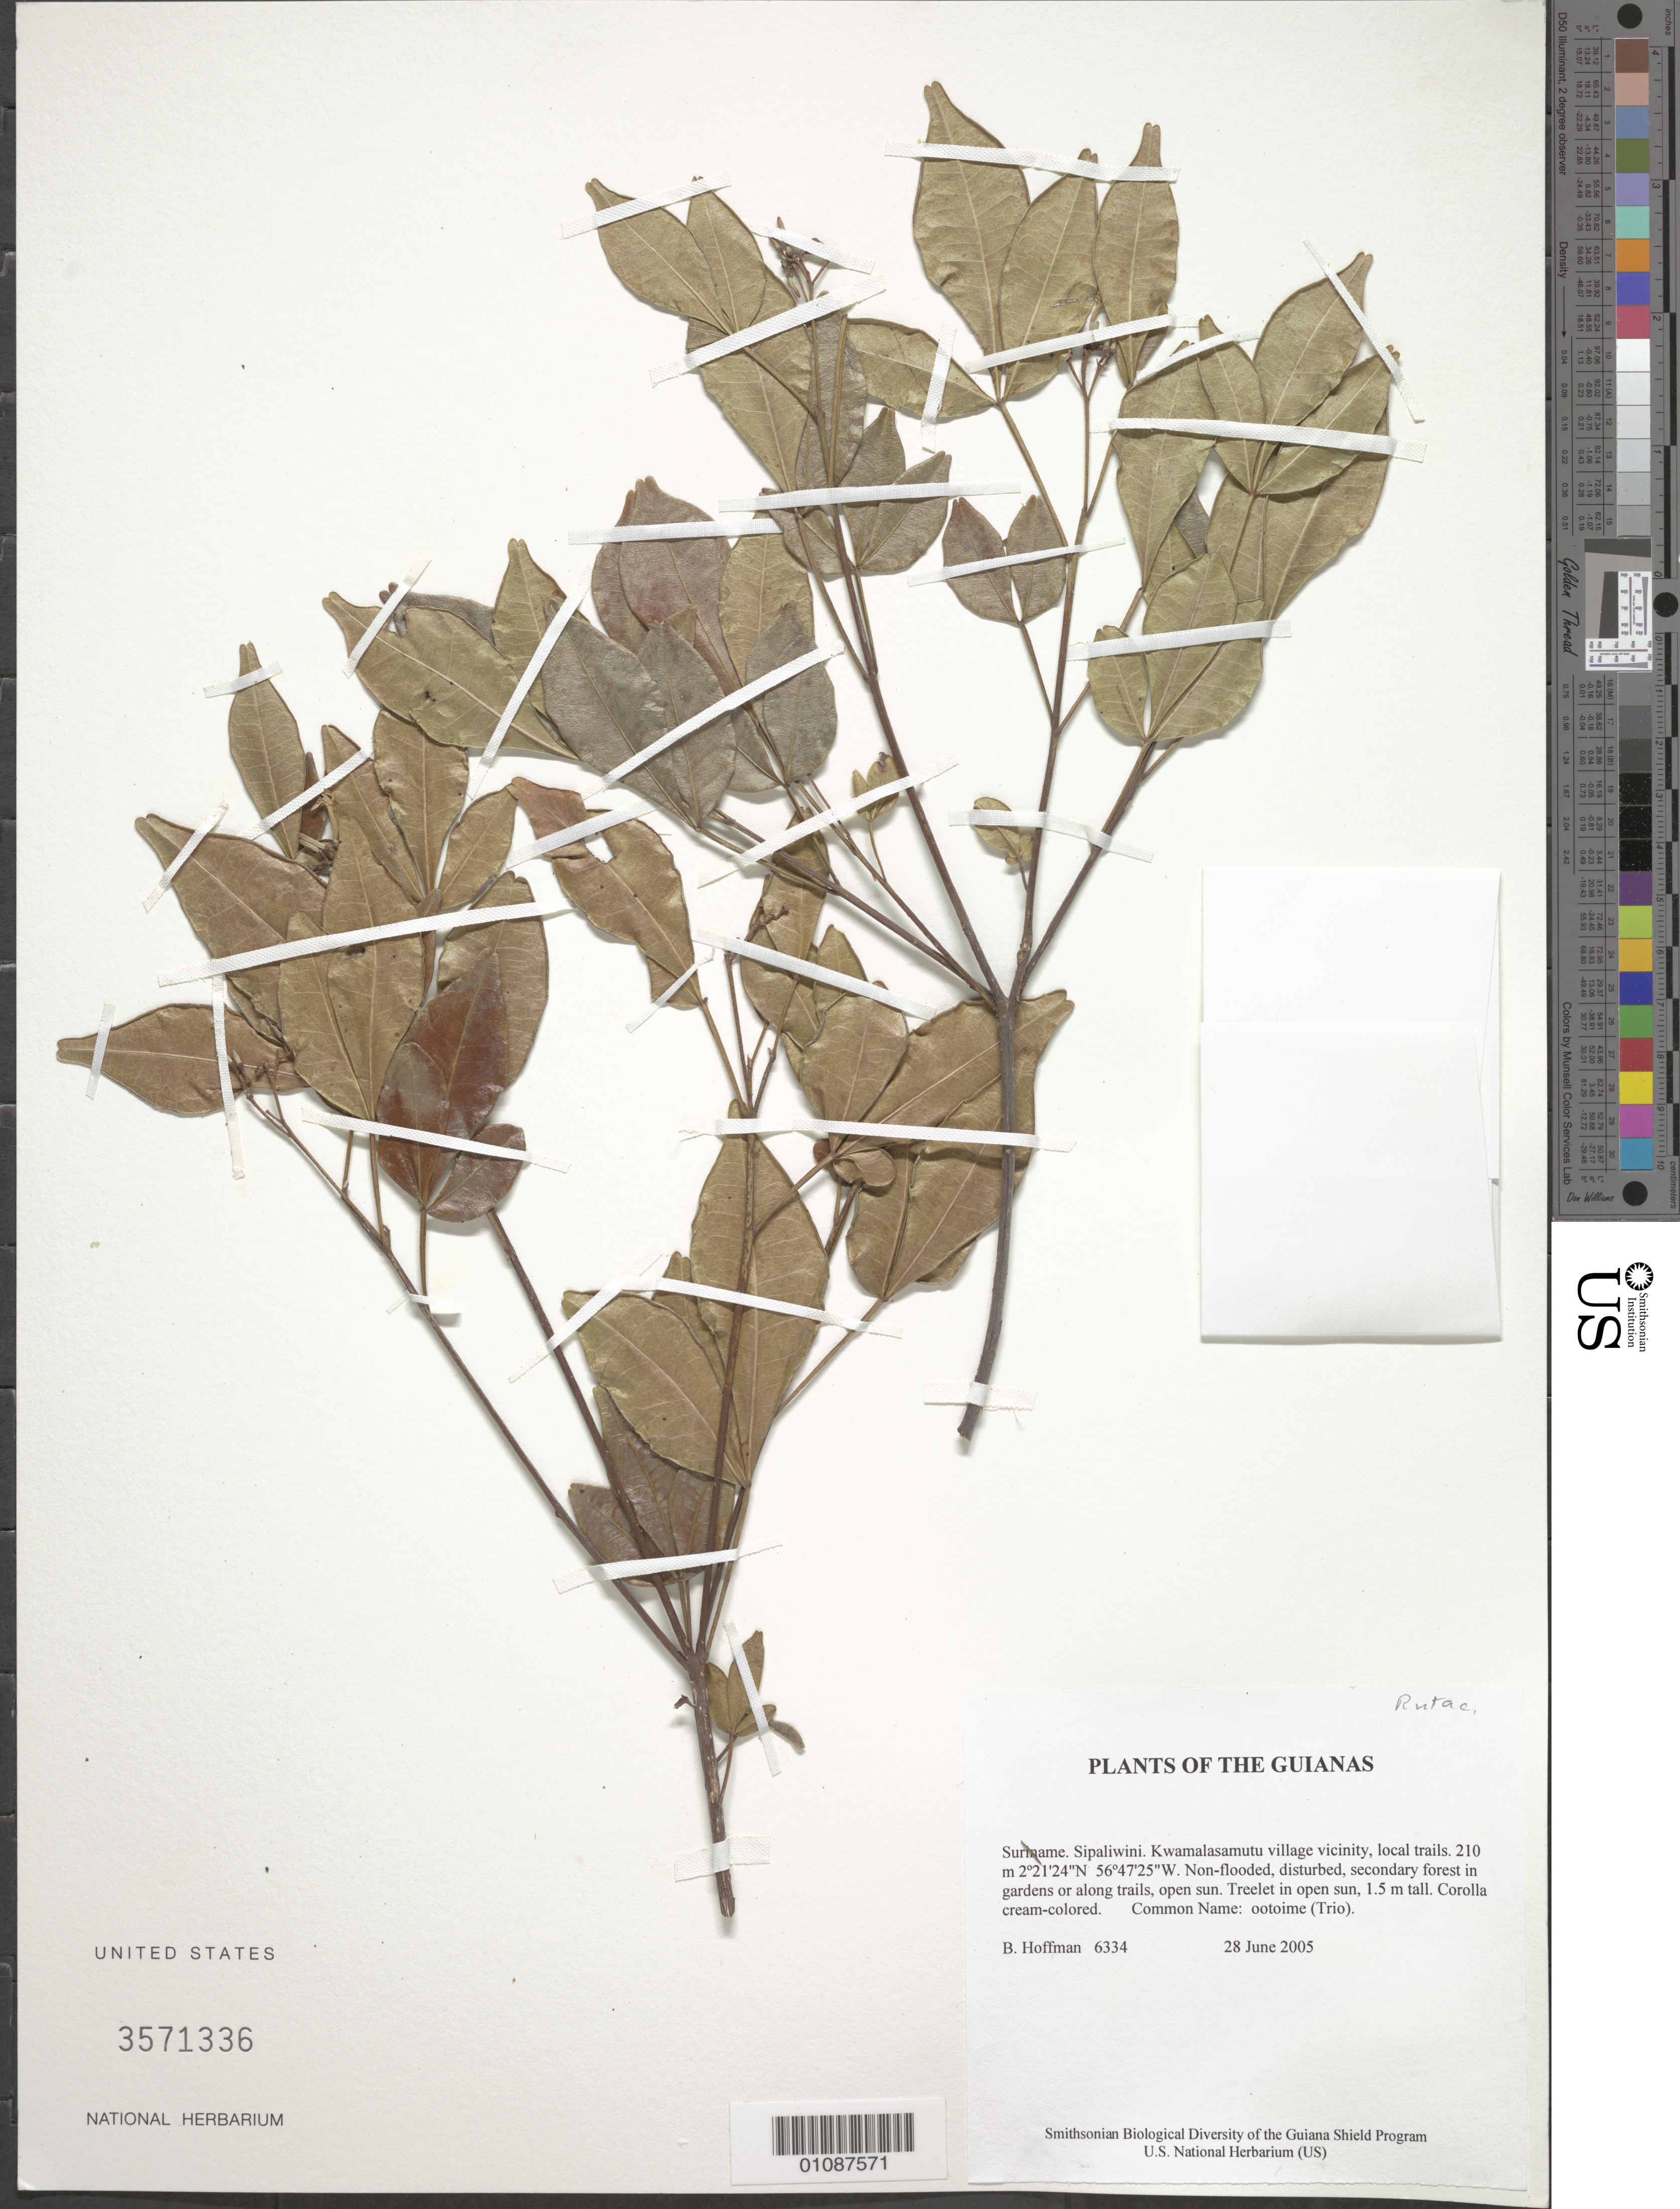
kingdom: Plantae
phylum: Tracheophyta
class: Magnoliopsida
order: Sapindales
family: Rutaceae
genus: Galipea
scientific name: Galipea trifoliata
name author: Aubl.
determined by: Londoño-Echeverri, Y.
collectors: B. Hoffman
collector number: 6334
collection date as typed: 28 June 2005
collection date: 2005-06-28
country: Suriname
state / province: Sipaliwini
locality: Kwamalasamutu village vicinity, local trails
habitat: Non-flooded, disturbed, secondary forest in gardens or along trails, open sun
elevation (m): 210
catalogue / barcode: US 3571336